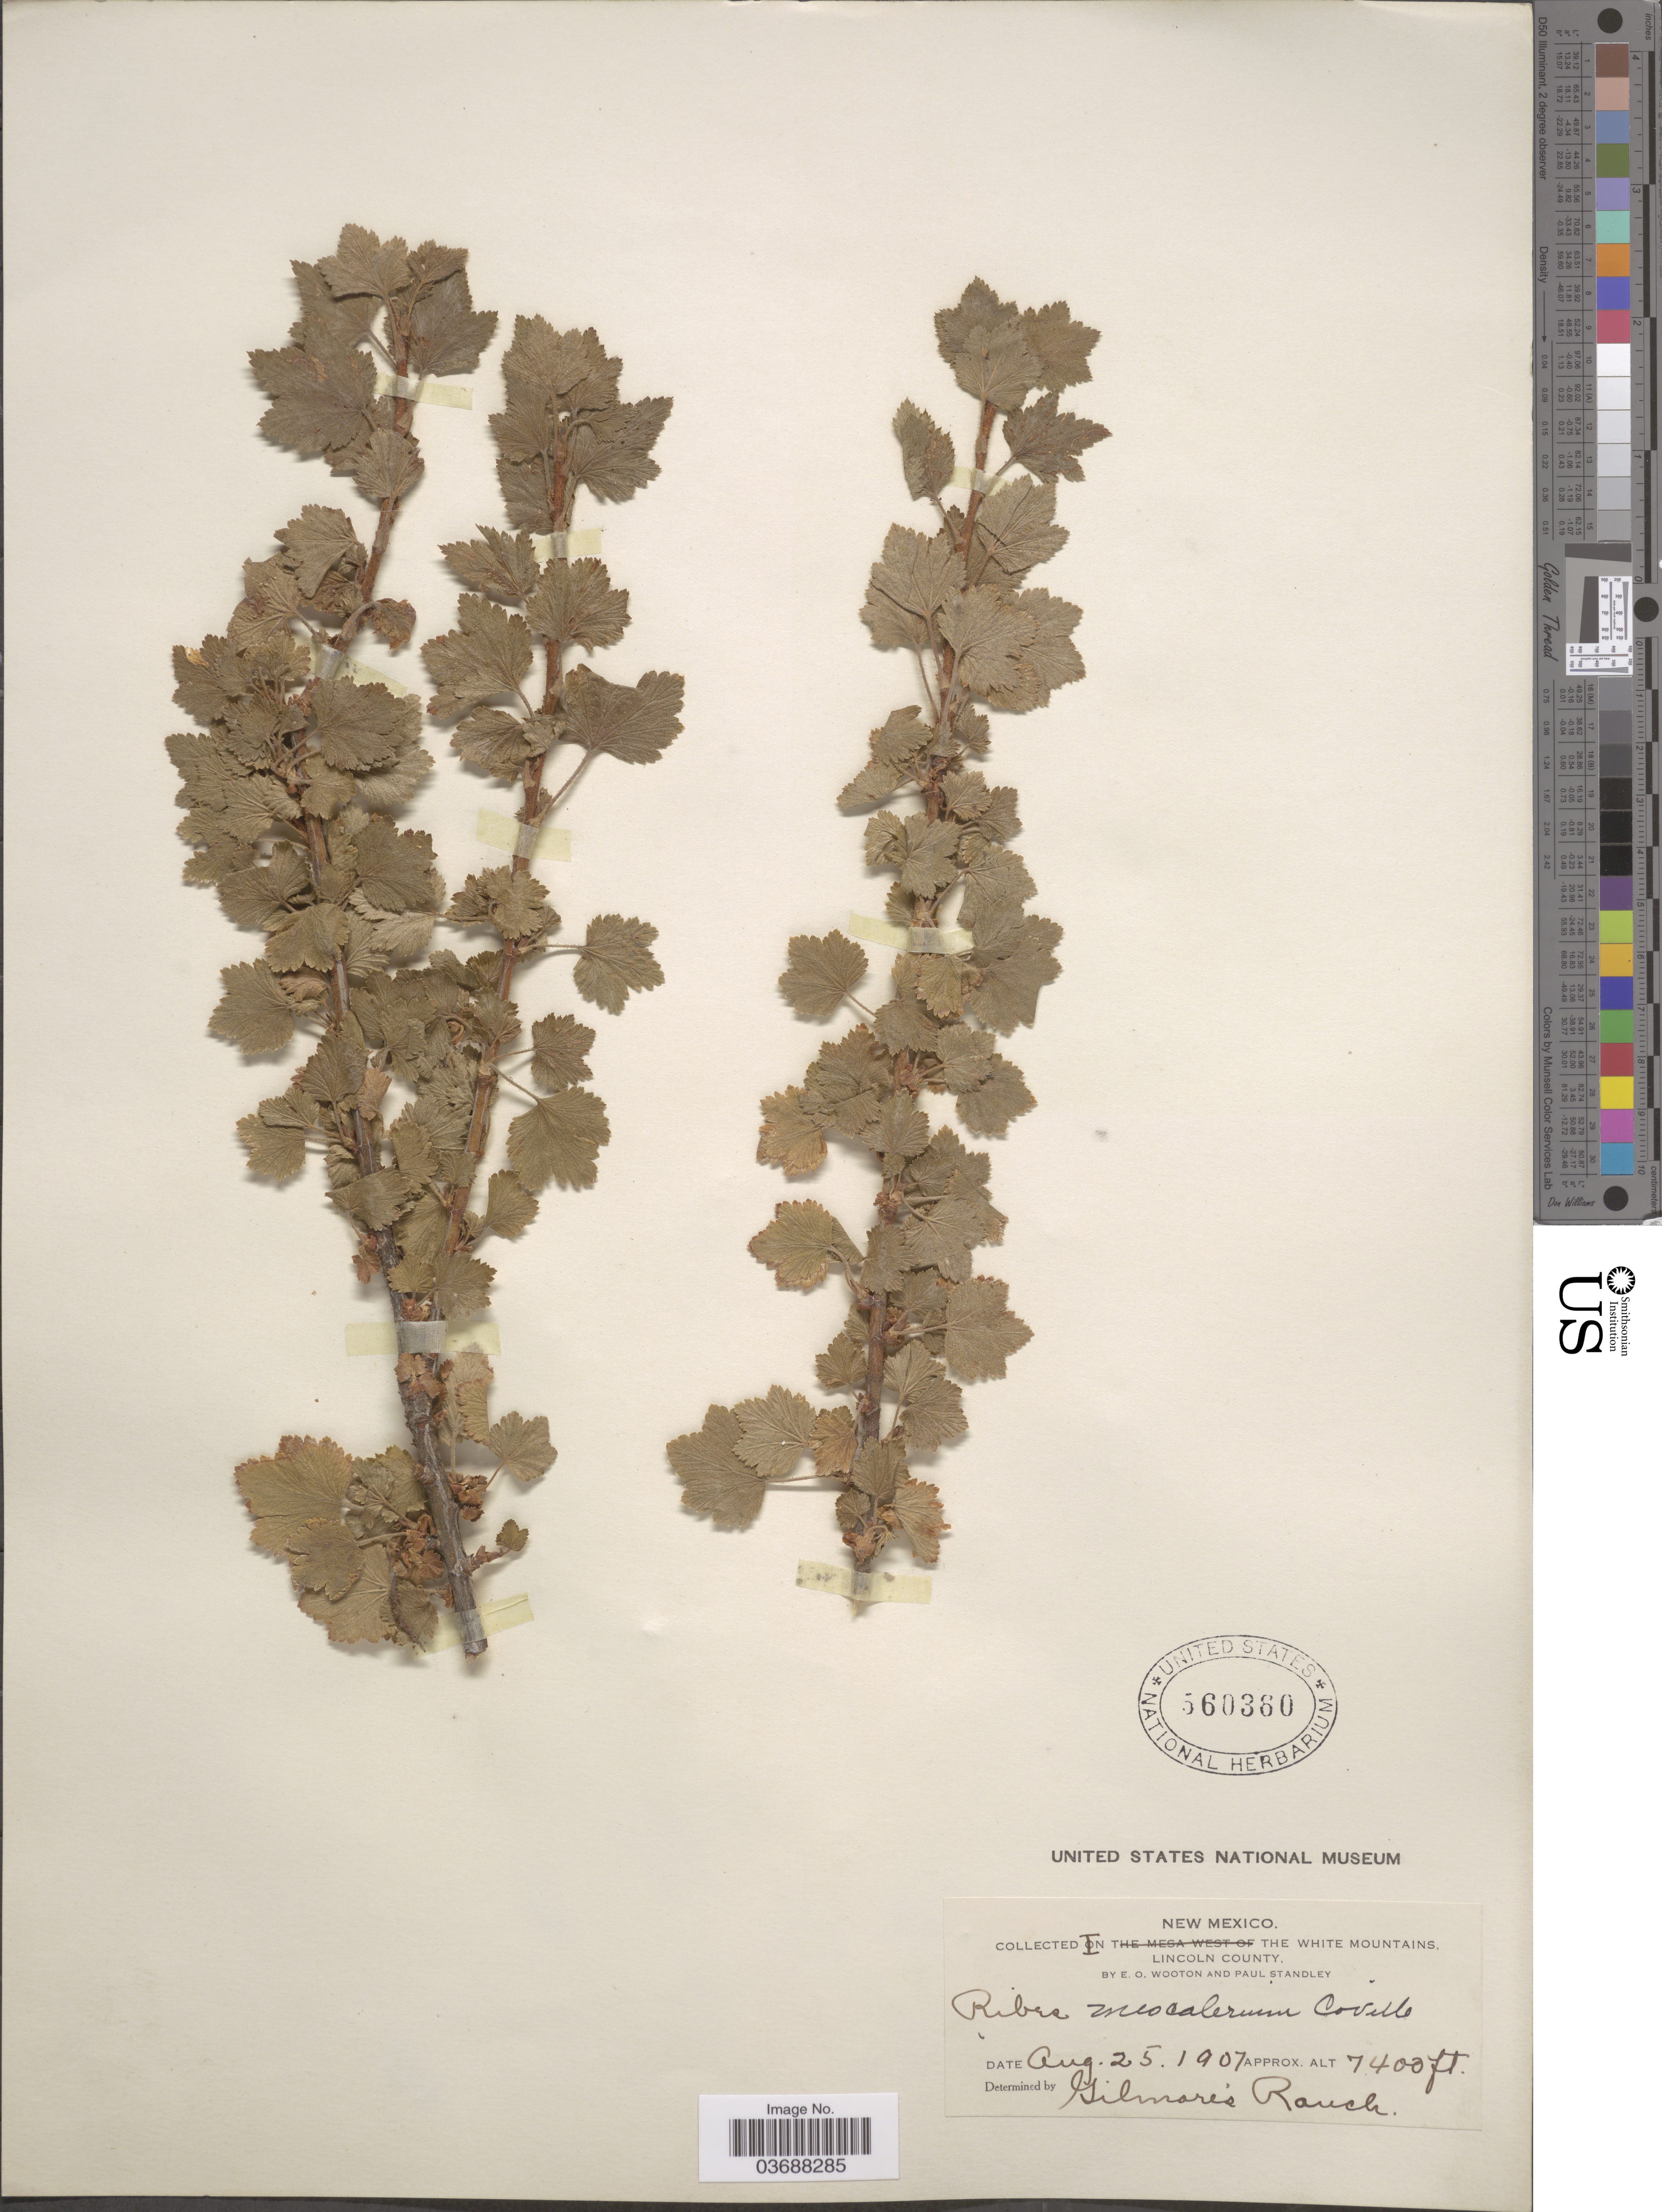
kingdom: Plantae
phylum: Tracheophyta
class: Magnoliopsida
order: Saxifragales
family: Grossulariaceae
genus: Ribes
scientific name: Ribes mescalerium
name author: Coville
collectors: E. O. Wooton & P. C. Standley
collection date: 1907-08-25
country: United States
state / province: New Mexico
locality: In the White Mountains, Lincoln Co.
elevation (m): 2256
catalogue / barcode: US 560360